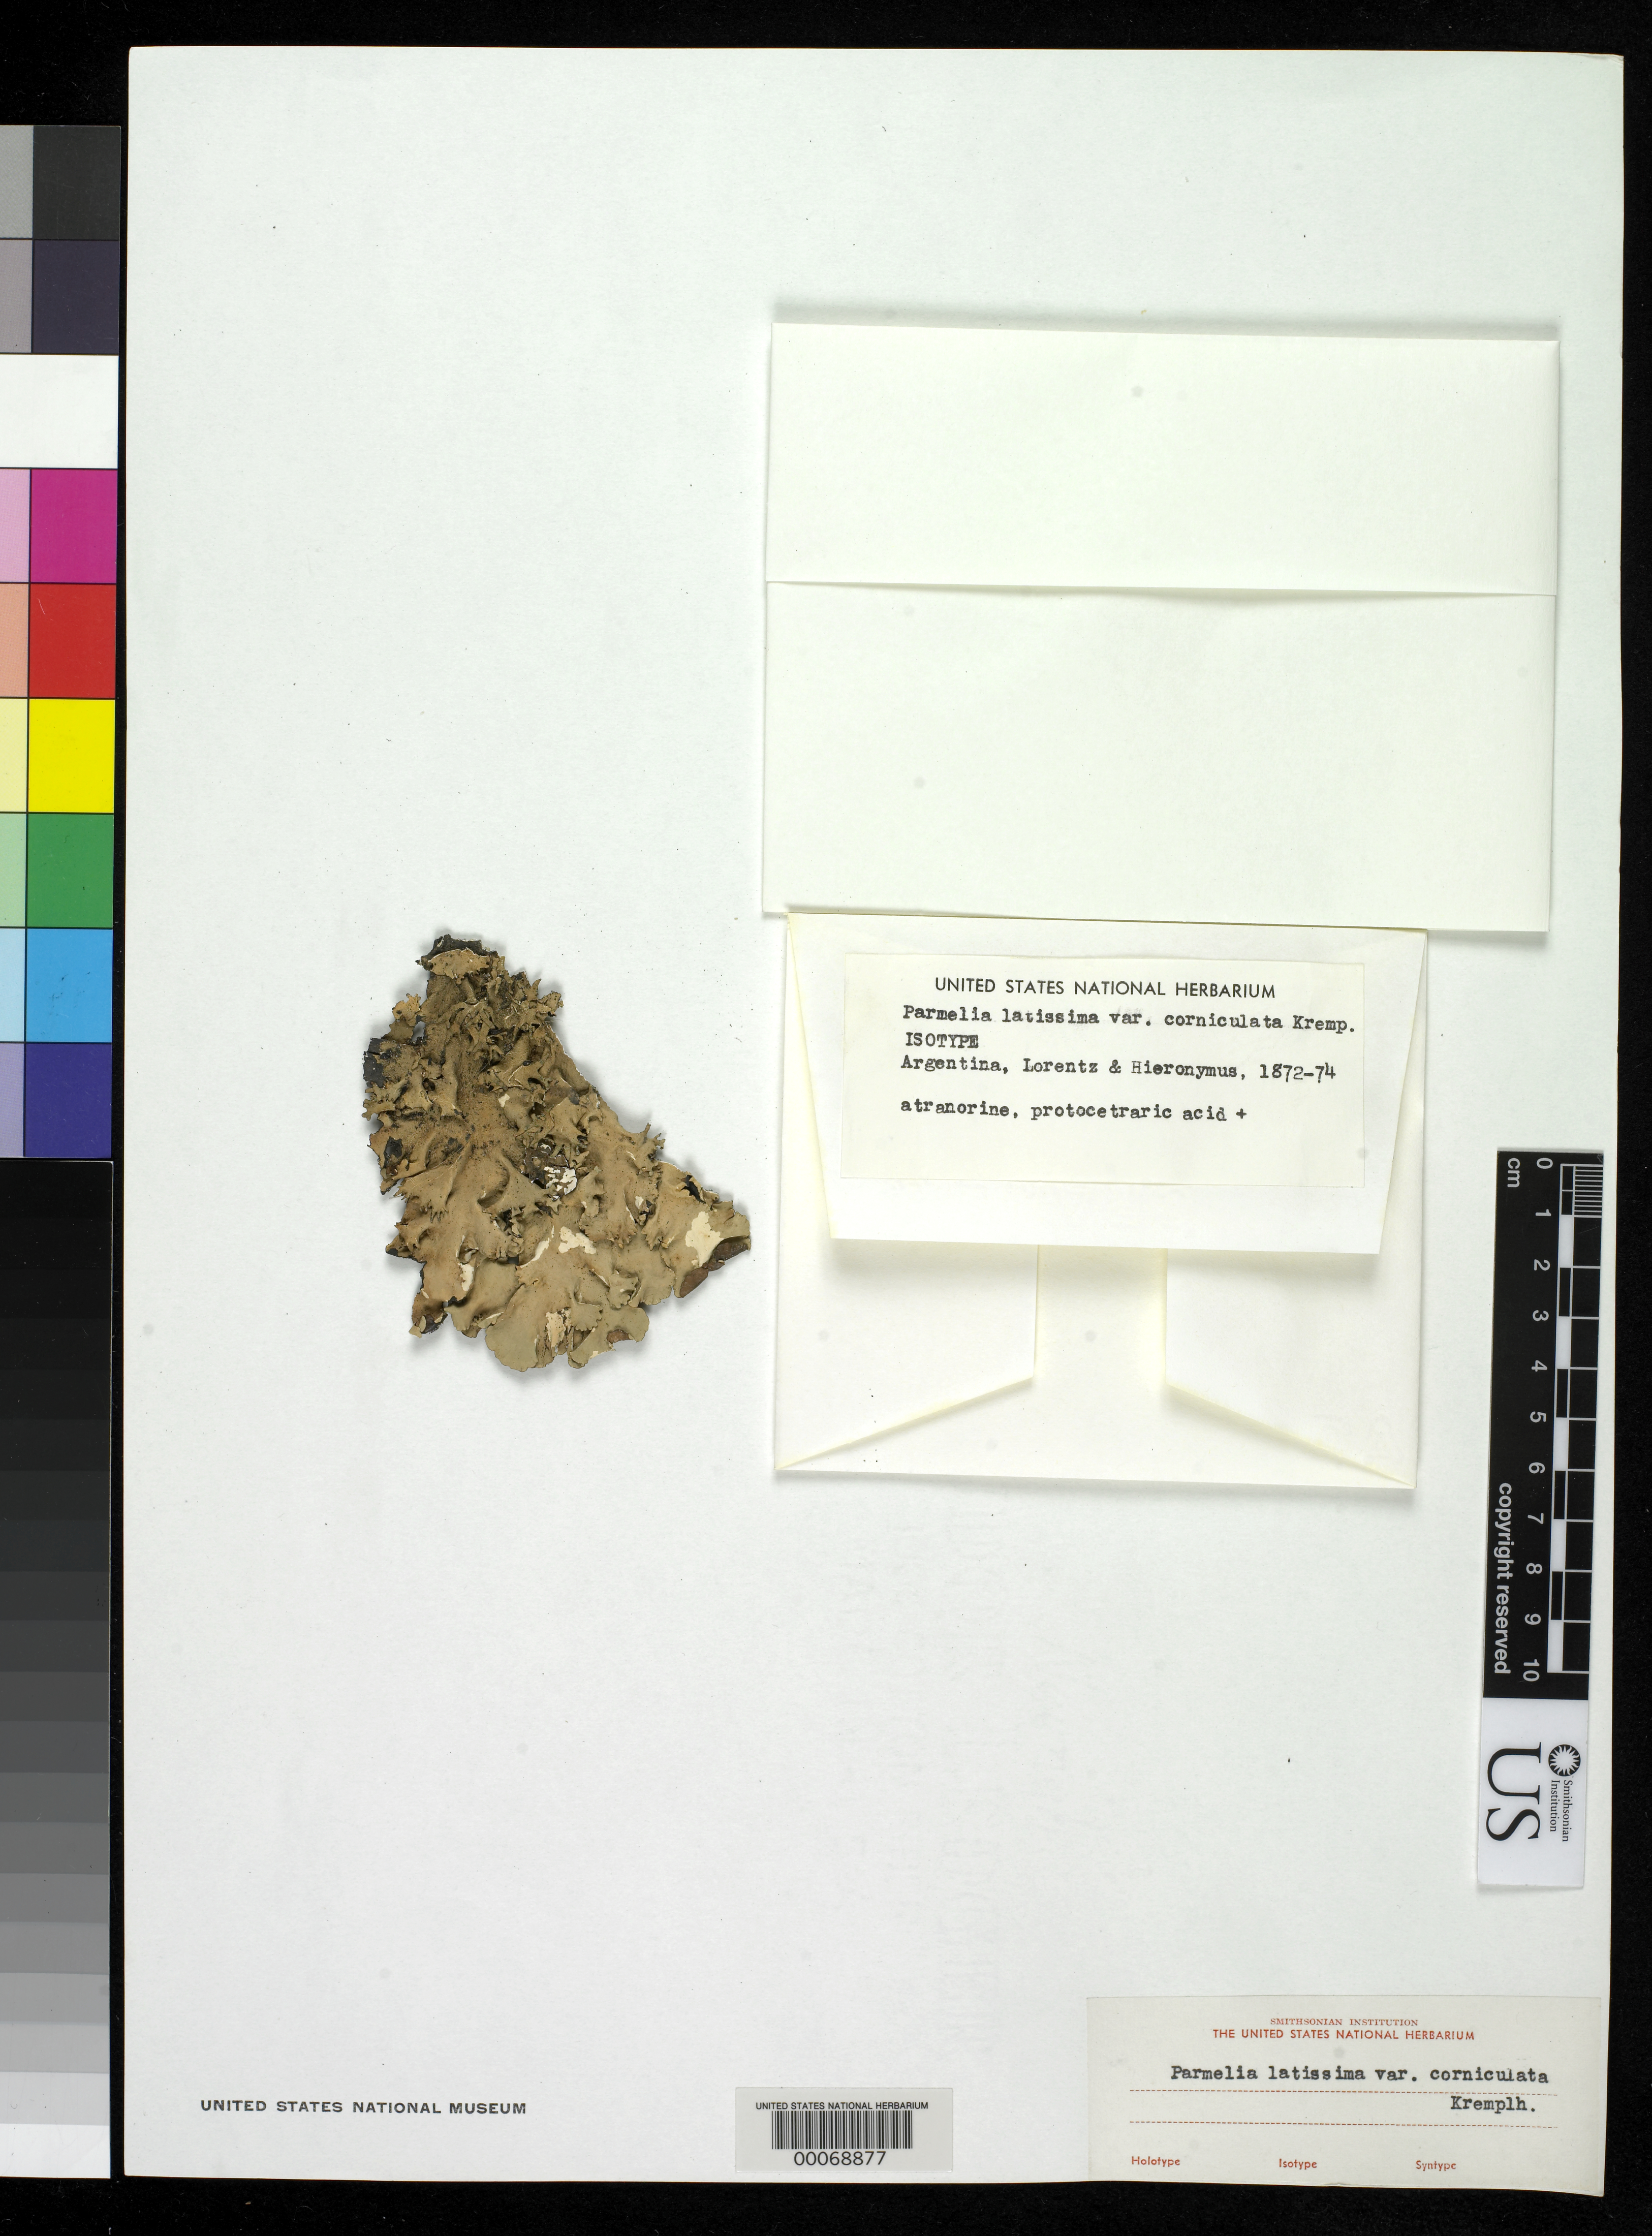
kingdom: Fungi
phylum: Ascomycota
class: Lecanoromycetes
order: Lecanorales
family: Parmeliaceae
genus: Parmelia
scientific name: Parmelia latissima var. corniculata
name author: Kremp.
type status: Isotype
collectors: P. G. Lorentz & G. H. Hieronymus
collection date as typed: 1872 to -- --- 1874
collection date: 1872/1874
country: Argentina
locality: Cionega.